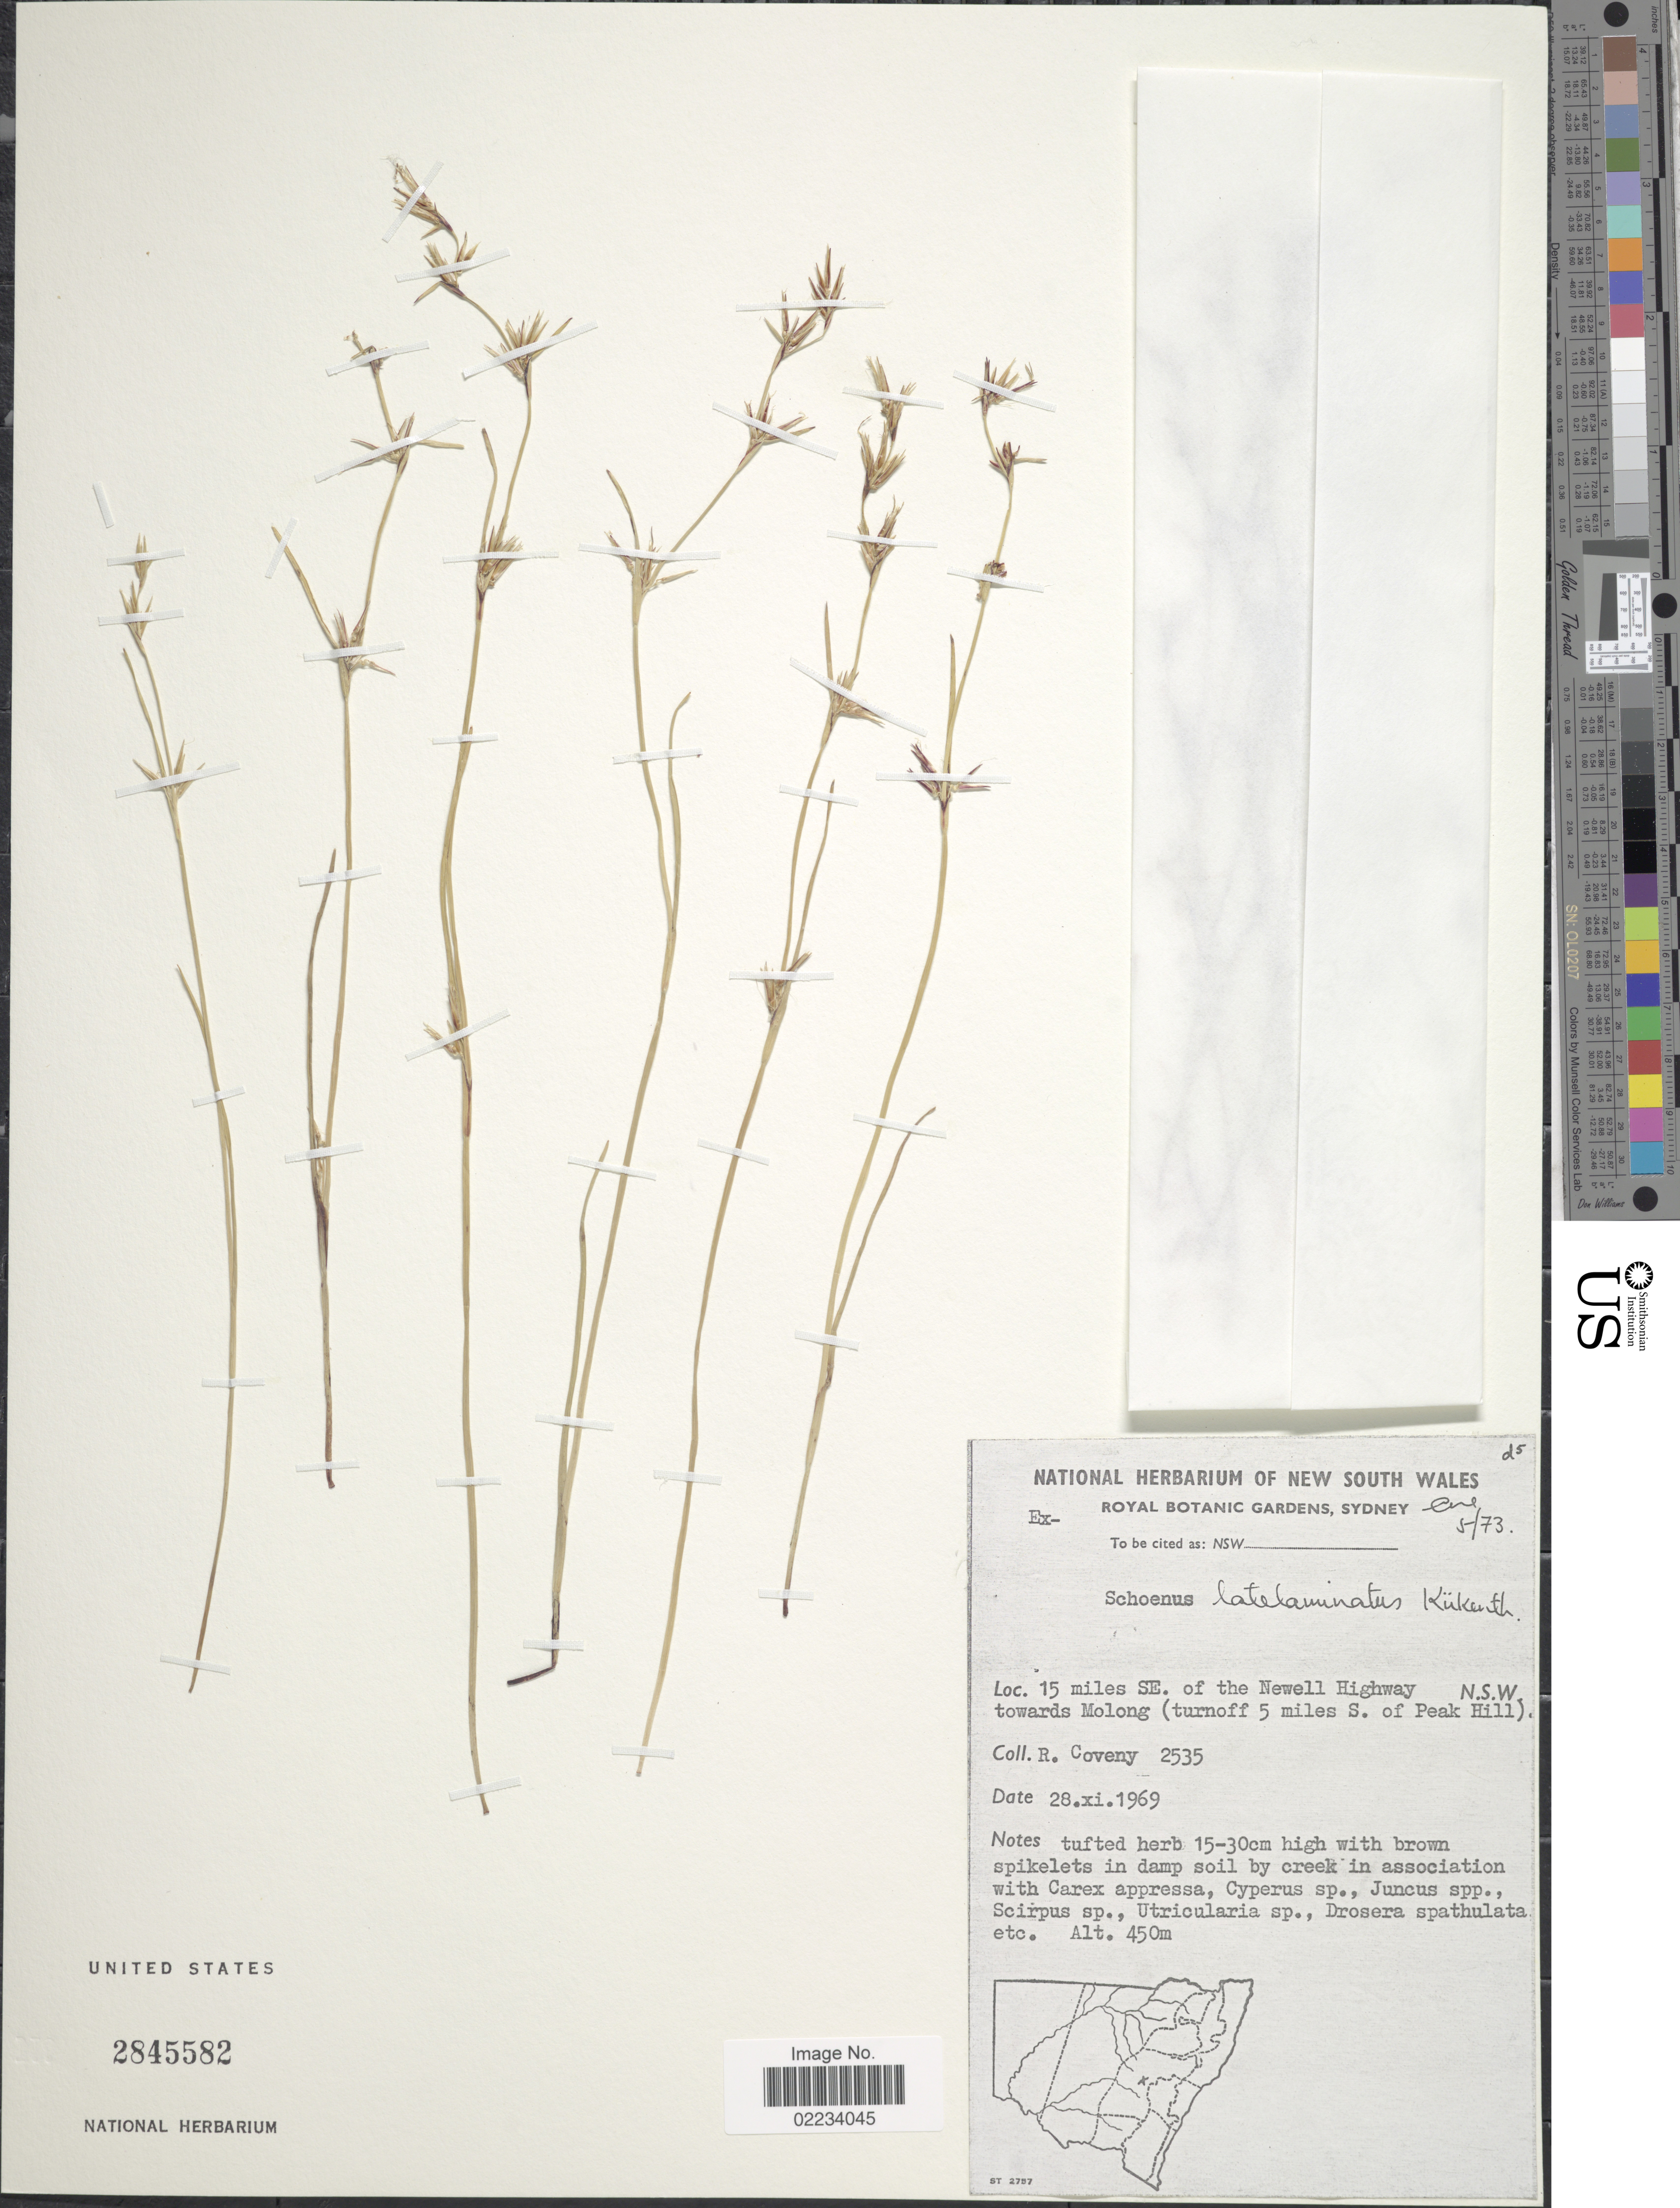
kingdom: Plantae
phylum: Tracheophyta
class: Liliopsida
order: Poales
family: Cyperaceae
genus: Schoenus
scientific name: Schoenus latelaminatus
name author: Kük.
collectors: R. Coveny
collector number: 2535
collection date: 1969-11-28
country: Australia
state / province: New South Wales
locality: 15 miles SE of the Newell Highway towards Molong (turnoff 5 miles S of Peak Hill)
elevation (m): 450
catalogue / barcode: US 2845582